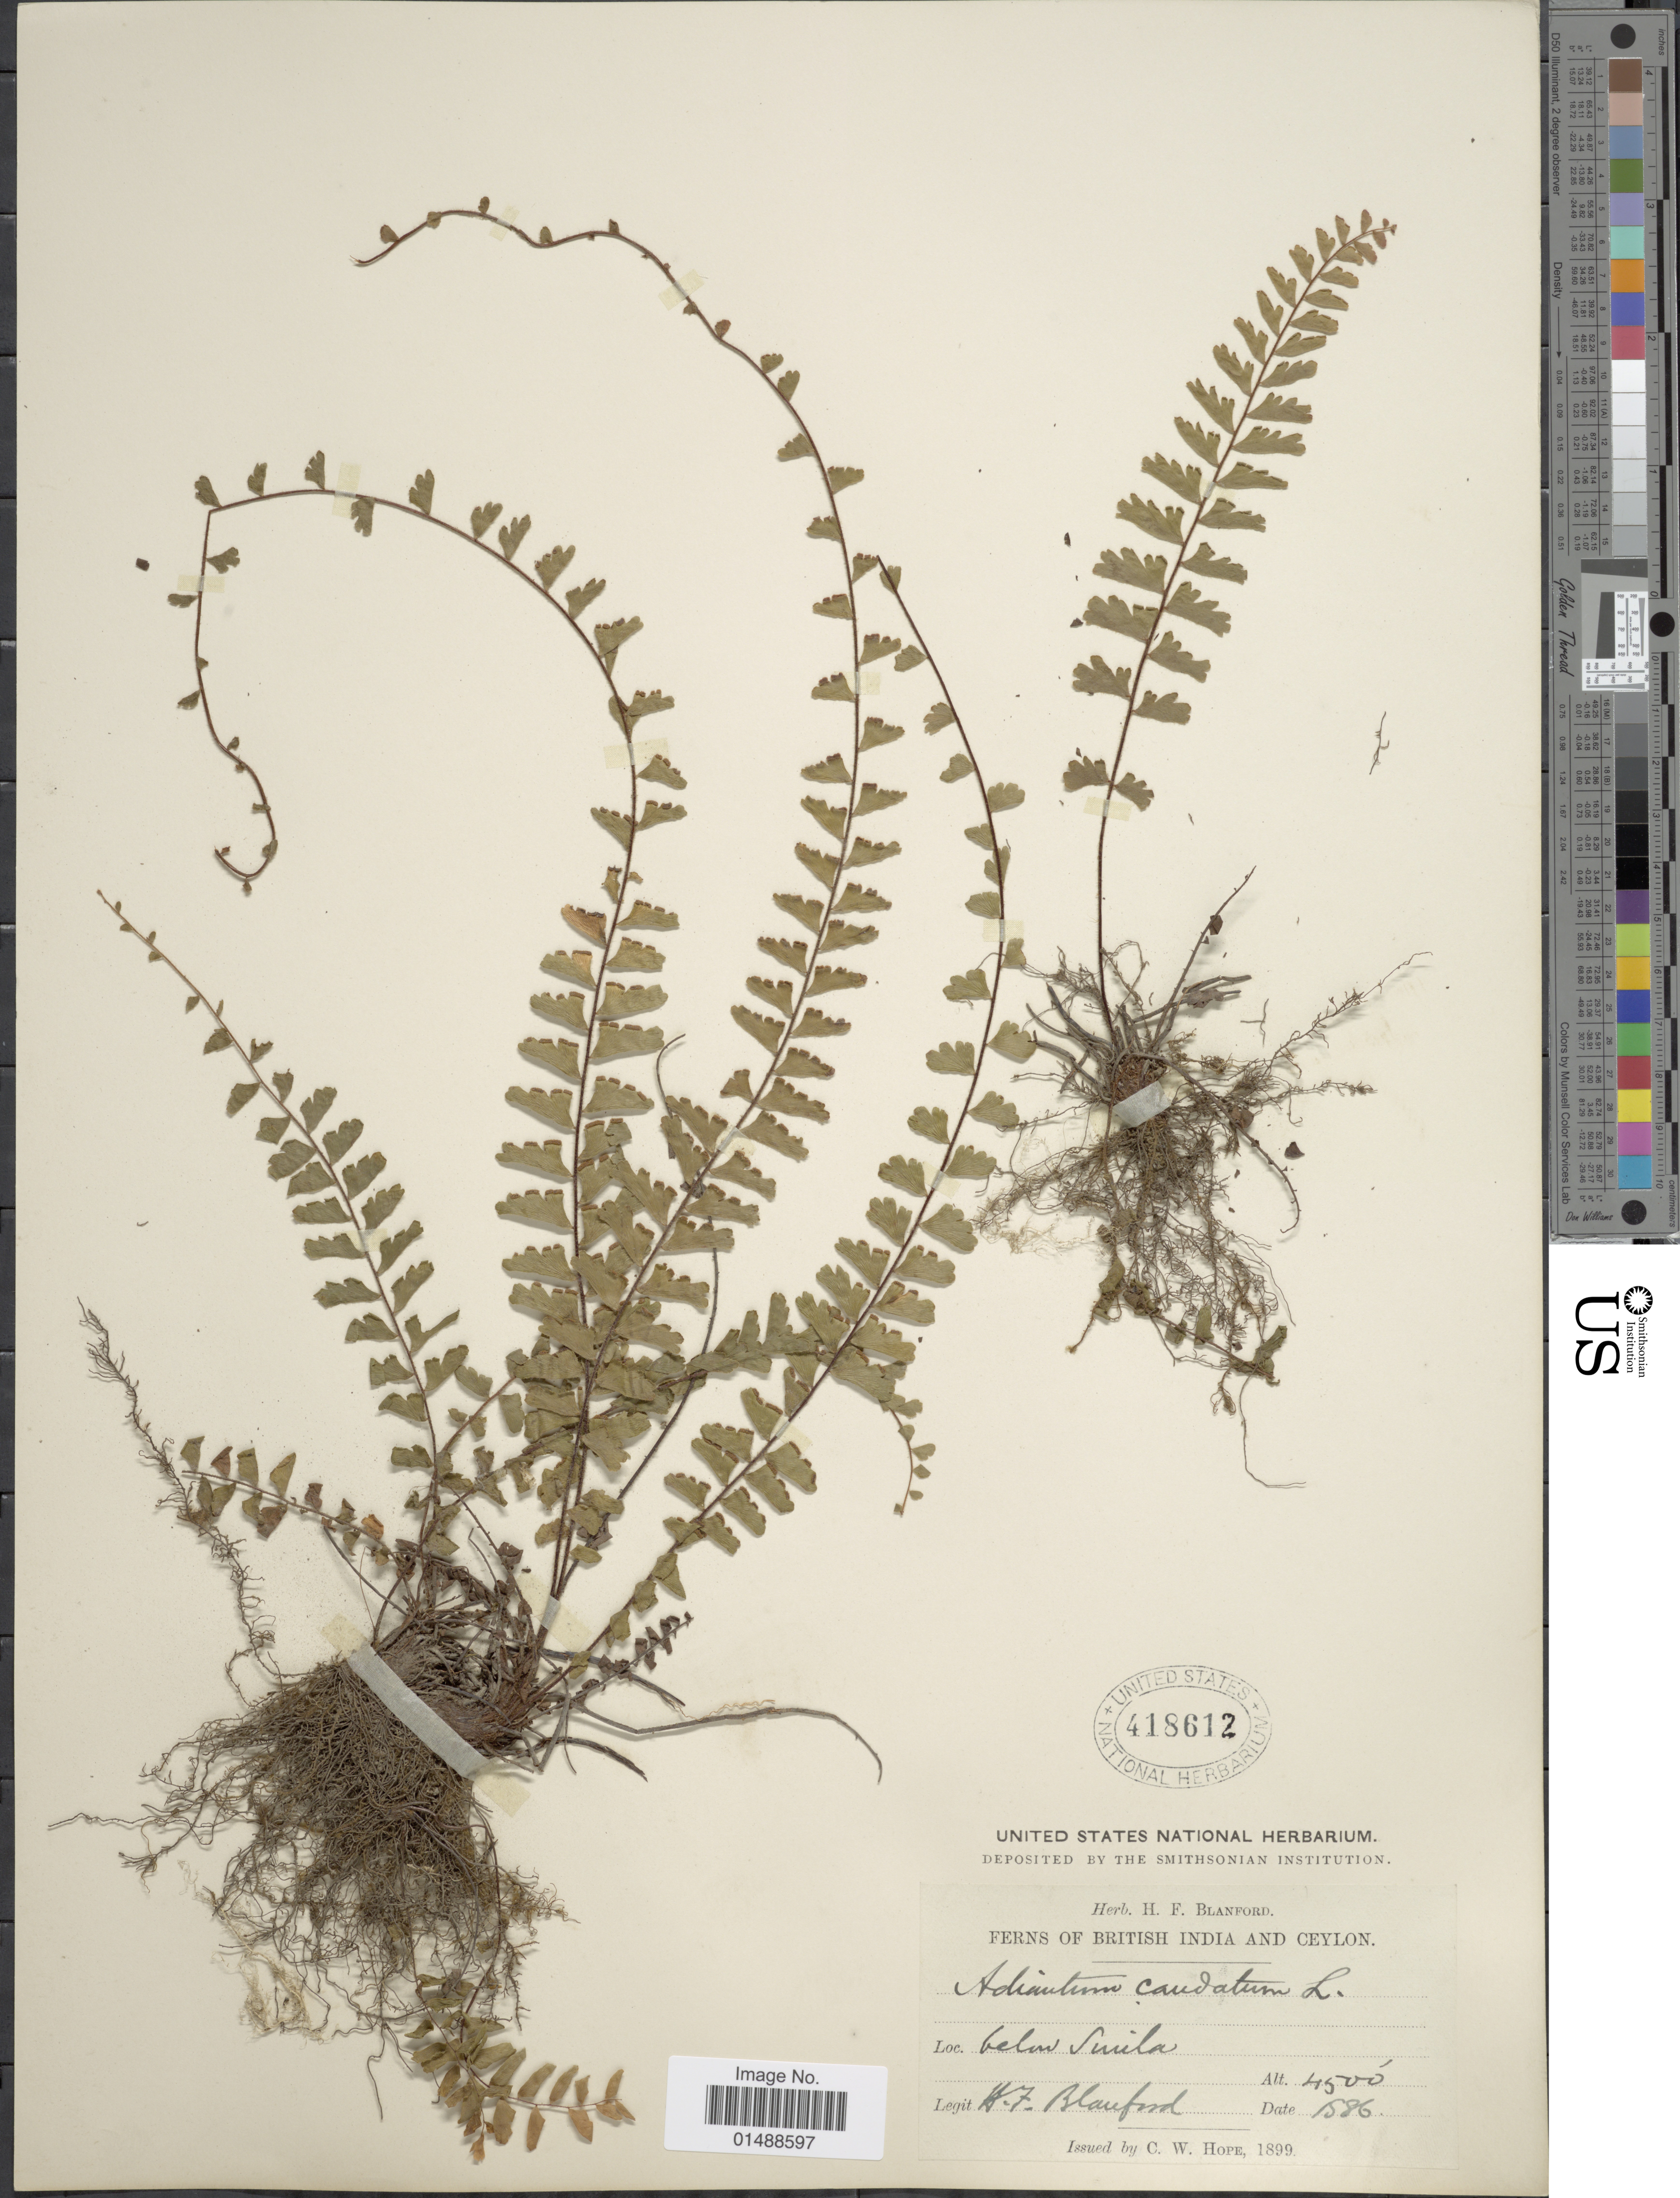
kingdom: Plantae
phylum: Tracheophyta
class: Polypodiopsida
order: Polypodiales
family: Pteridaceae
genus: Adiantum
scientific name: Adiantum incisum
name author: Forssk.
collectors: H. Blanford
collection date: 1886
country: India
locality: British India and Ceylon, below Simla.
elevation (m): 1372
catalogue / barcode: US 418612